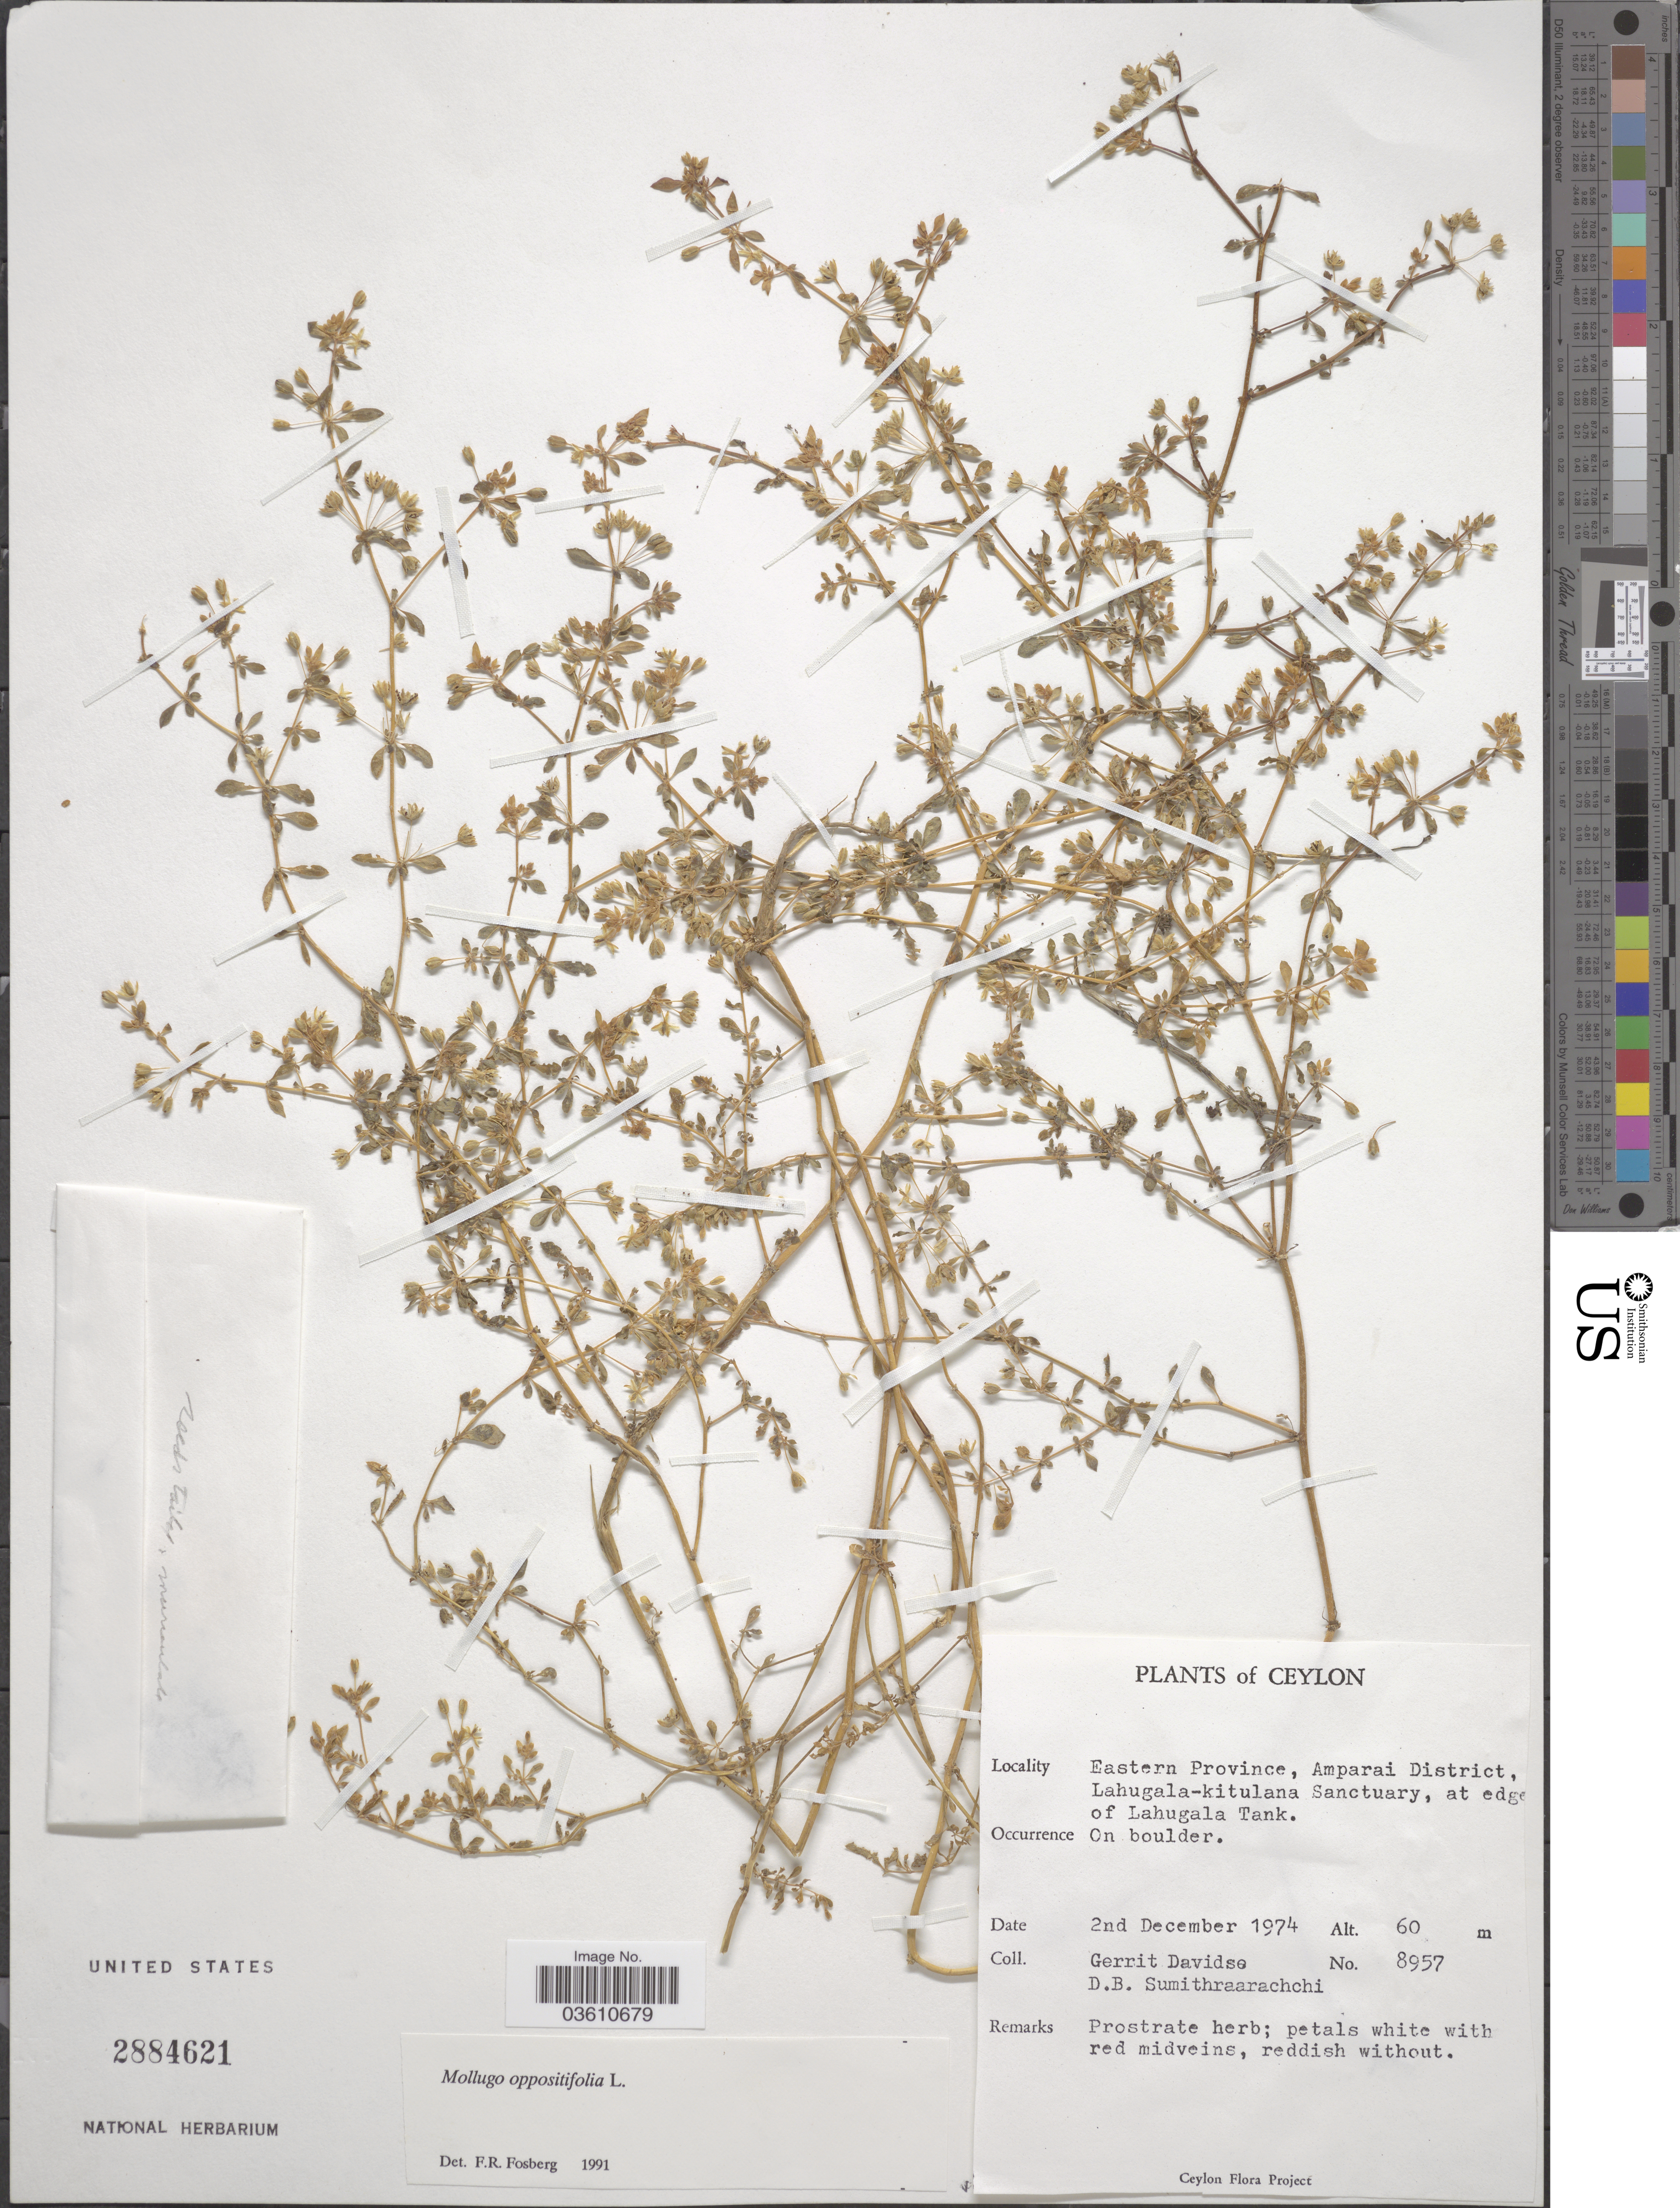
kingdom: Plantae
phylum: Tracheophyta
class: Magnoliopsida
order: Caryophyllales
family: Molluginaceae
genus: Glinus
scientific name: Glinus oppositifolius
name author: (L.) Aug. DC.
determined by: Strong, Mark T., (BOT), Smithsonian Institution - National Museum of Natural History (UNITED STATES)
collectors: G. Davidse & D. B. Sumithraarachchi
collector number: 8957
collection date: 1974-12-02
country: Sri Lanka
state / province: Eastern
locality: Ceylon. Amparai District, Lahugala-kitulana Sanctuary, at edge of Lahugala Tank.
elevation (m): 60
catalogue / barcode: US 2884621